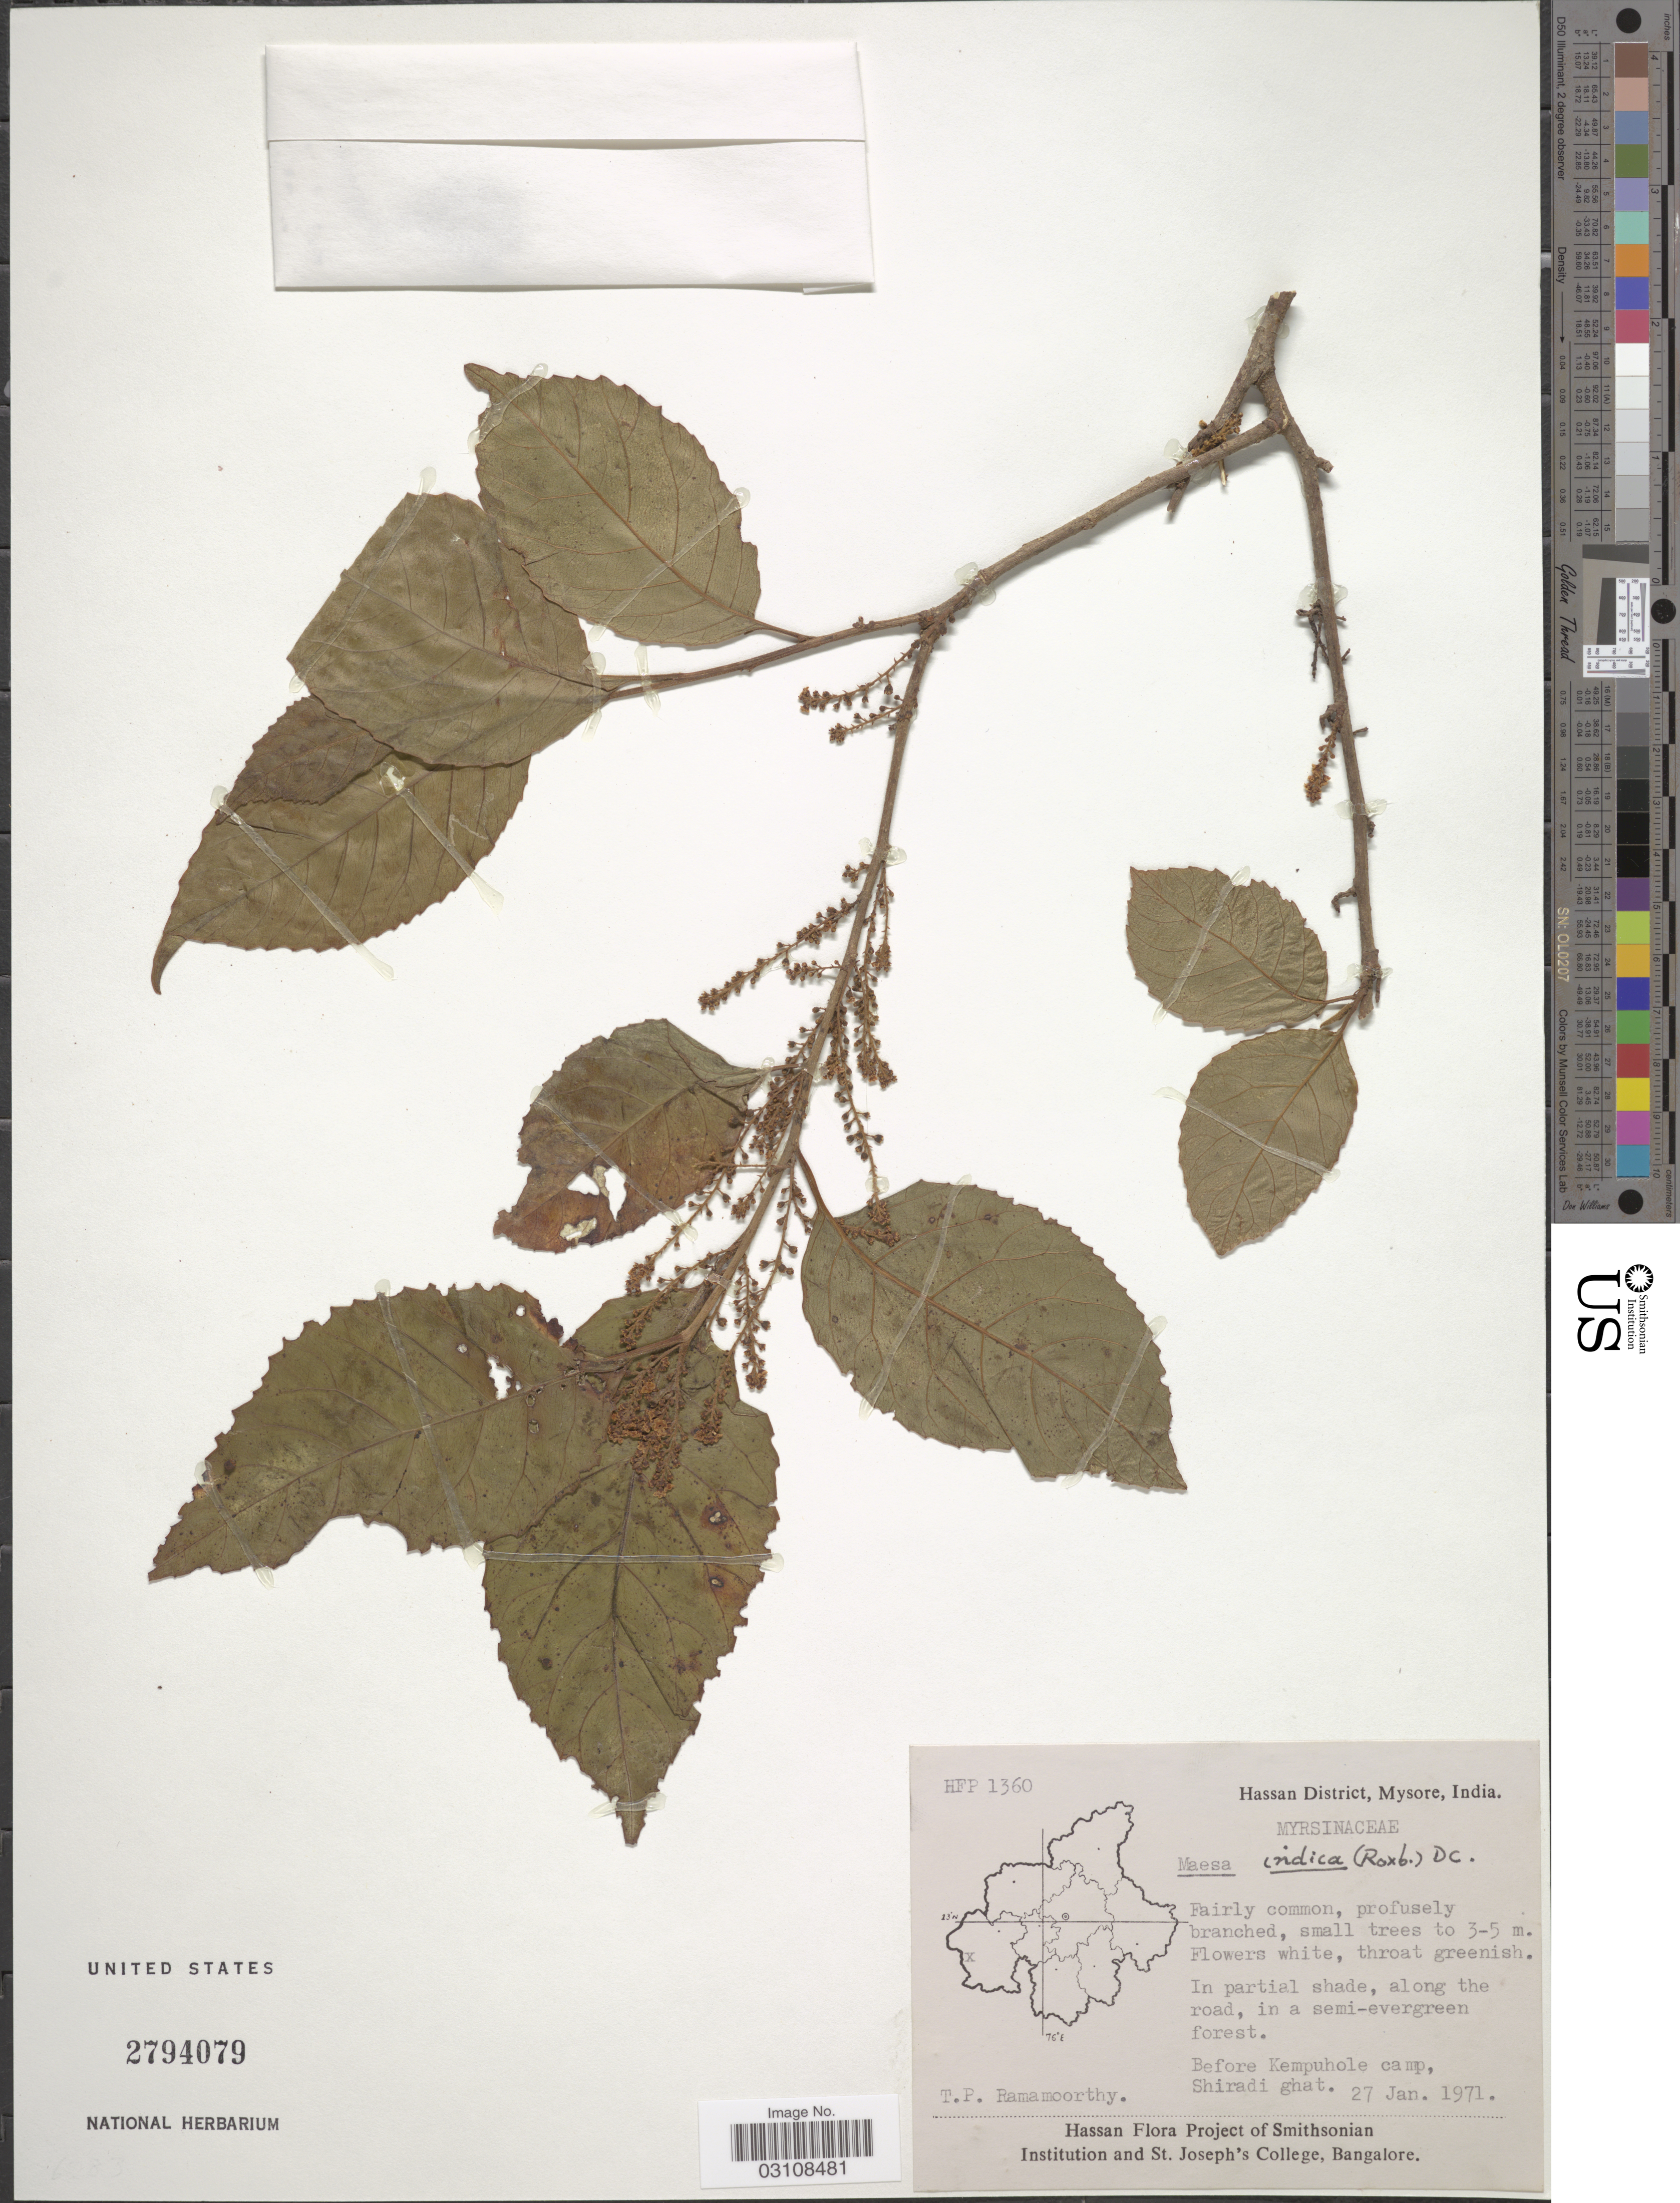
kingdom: Plantae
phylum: Tracheophyta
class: Magnoliopsida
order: Ericales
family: Primulaceae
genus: Maesa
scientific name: Maesa indica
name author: (Roxb.) A. DC.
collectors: T. P. Ramamoorthy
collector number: HFP1360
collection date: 1971-01-27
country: India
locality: Hassan District, Mysore. Before Kempuhole camp, Shiradi ghat.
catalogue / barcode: US 2794079